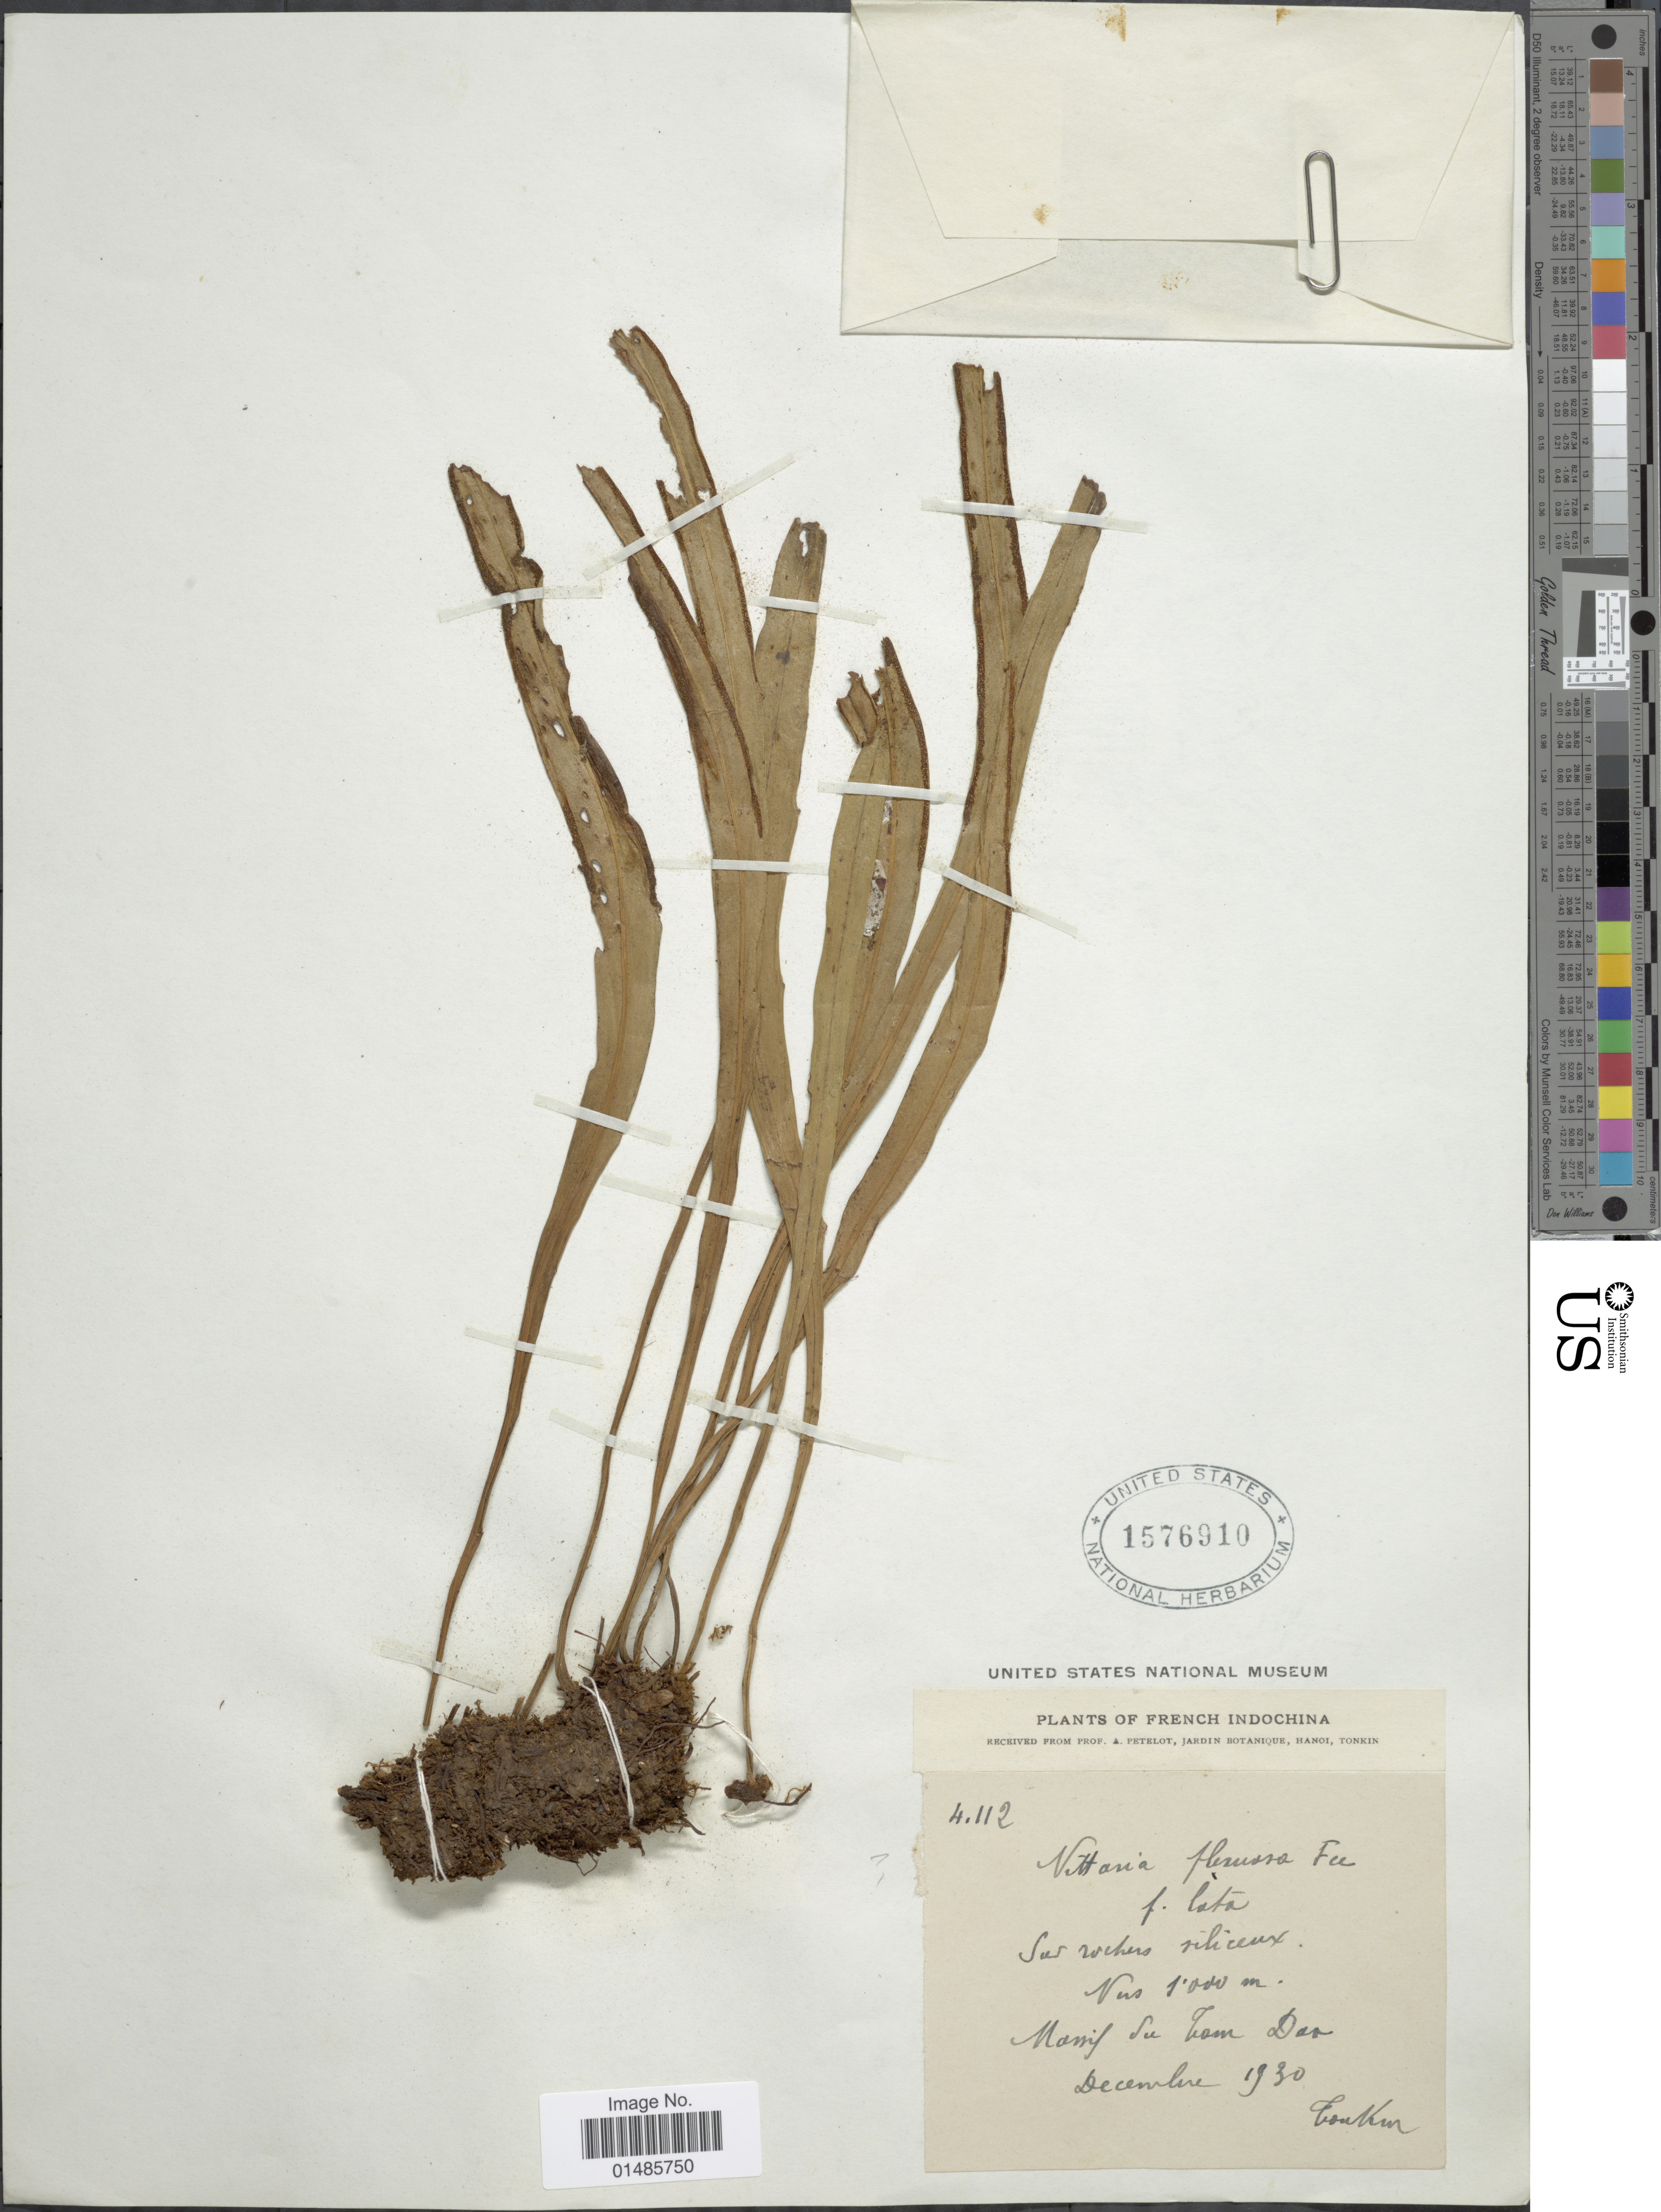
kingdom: Plantae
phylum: Tracheophyta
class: Polypodiopsida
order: Polypodiales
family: Pteridaceae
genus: Haplopteris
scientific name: Haplopteris flexuosa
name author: (Fée) E.H. Crane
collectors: A. Petelot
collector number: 4112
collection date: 1930-12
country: Vietnam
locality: French Indochina. Tonkin. Sur rochers riliceux, Massif du Kom Dan. [interpreted]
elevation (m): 1000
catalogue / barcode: US 1576910